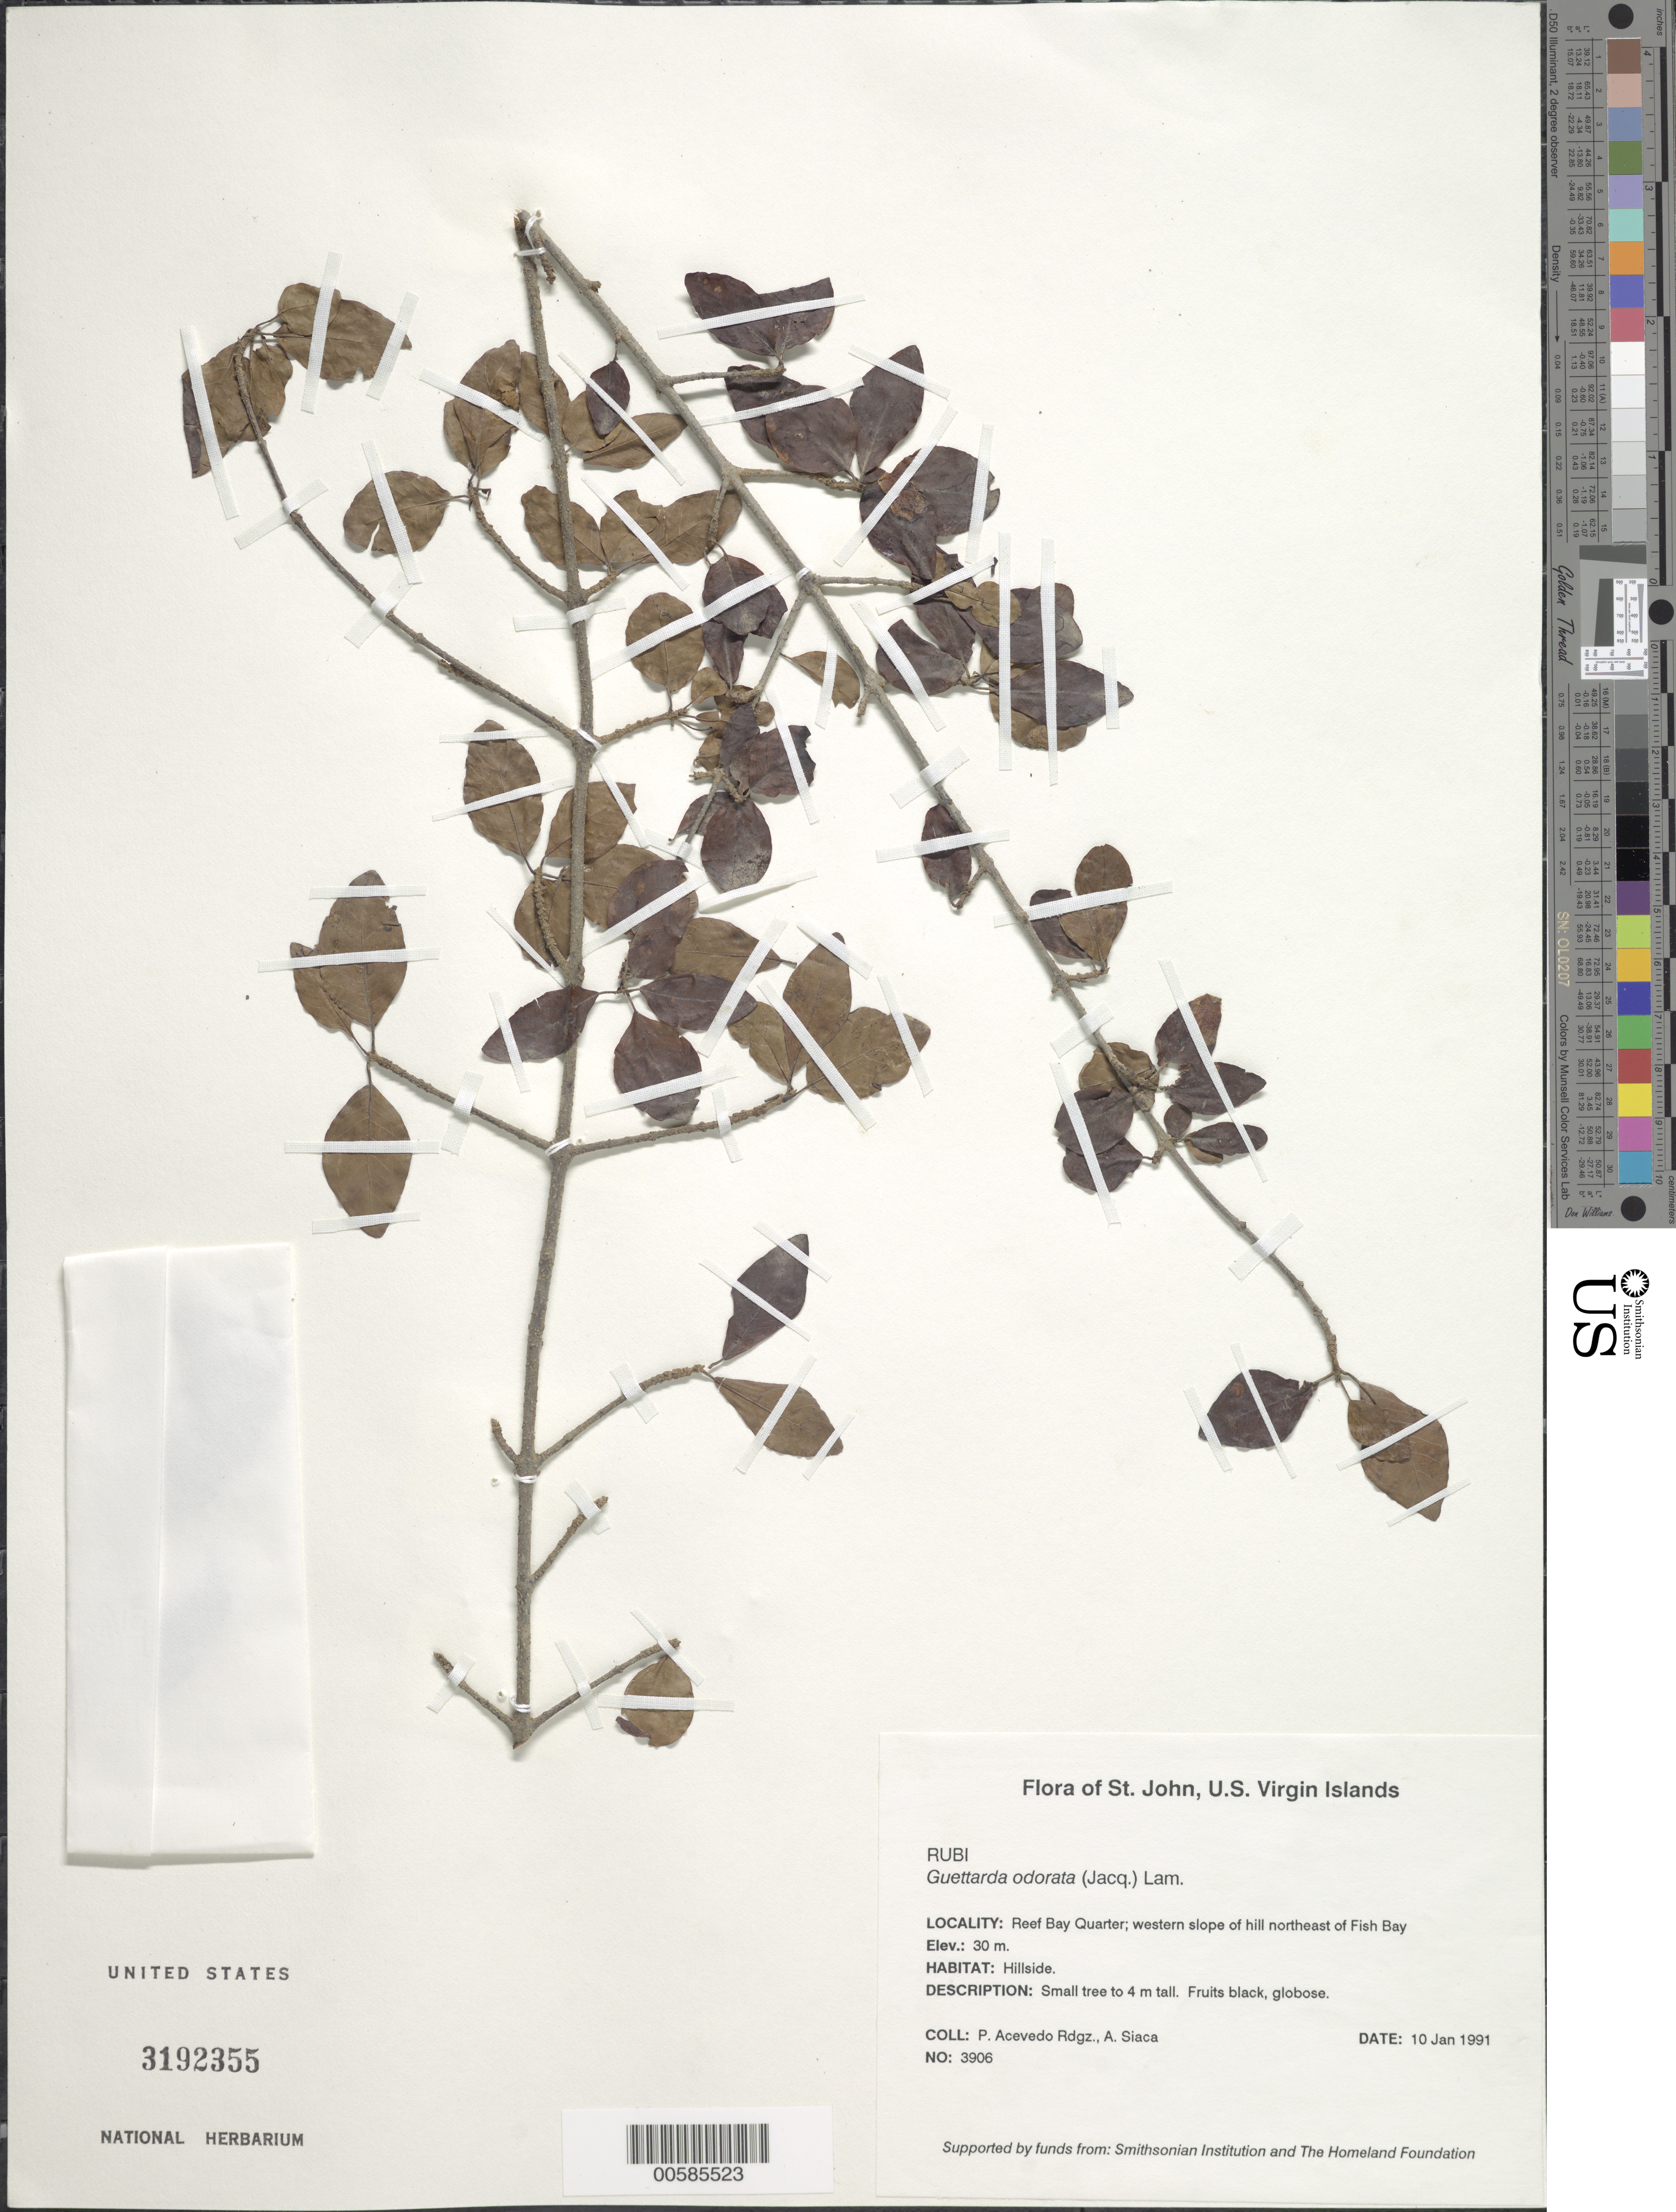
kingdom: Plantae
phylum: Tracheophyta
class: Magnoliopsida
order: Gentianales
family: Rubiaceae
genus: Guettarda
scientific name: Guettarda odorata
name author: (Jacq.) Lam.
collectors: P. Acevedo-Rodr. & A. Siaca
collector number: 3906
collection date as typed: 10 Jan 1991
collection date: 1991-01-10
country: U.S. Virgin Islands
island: St. John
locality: Reef Bay Quarter; western slope of hill northeast of Fish Bay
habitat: Hillside.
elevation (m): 30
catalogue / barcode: US 3192355